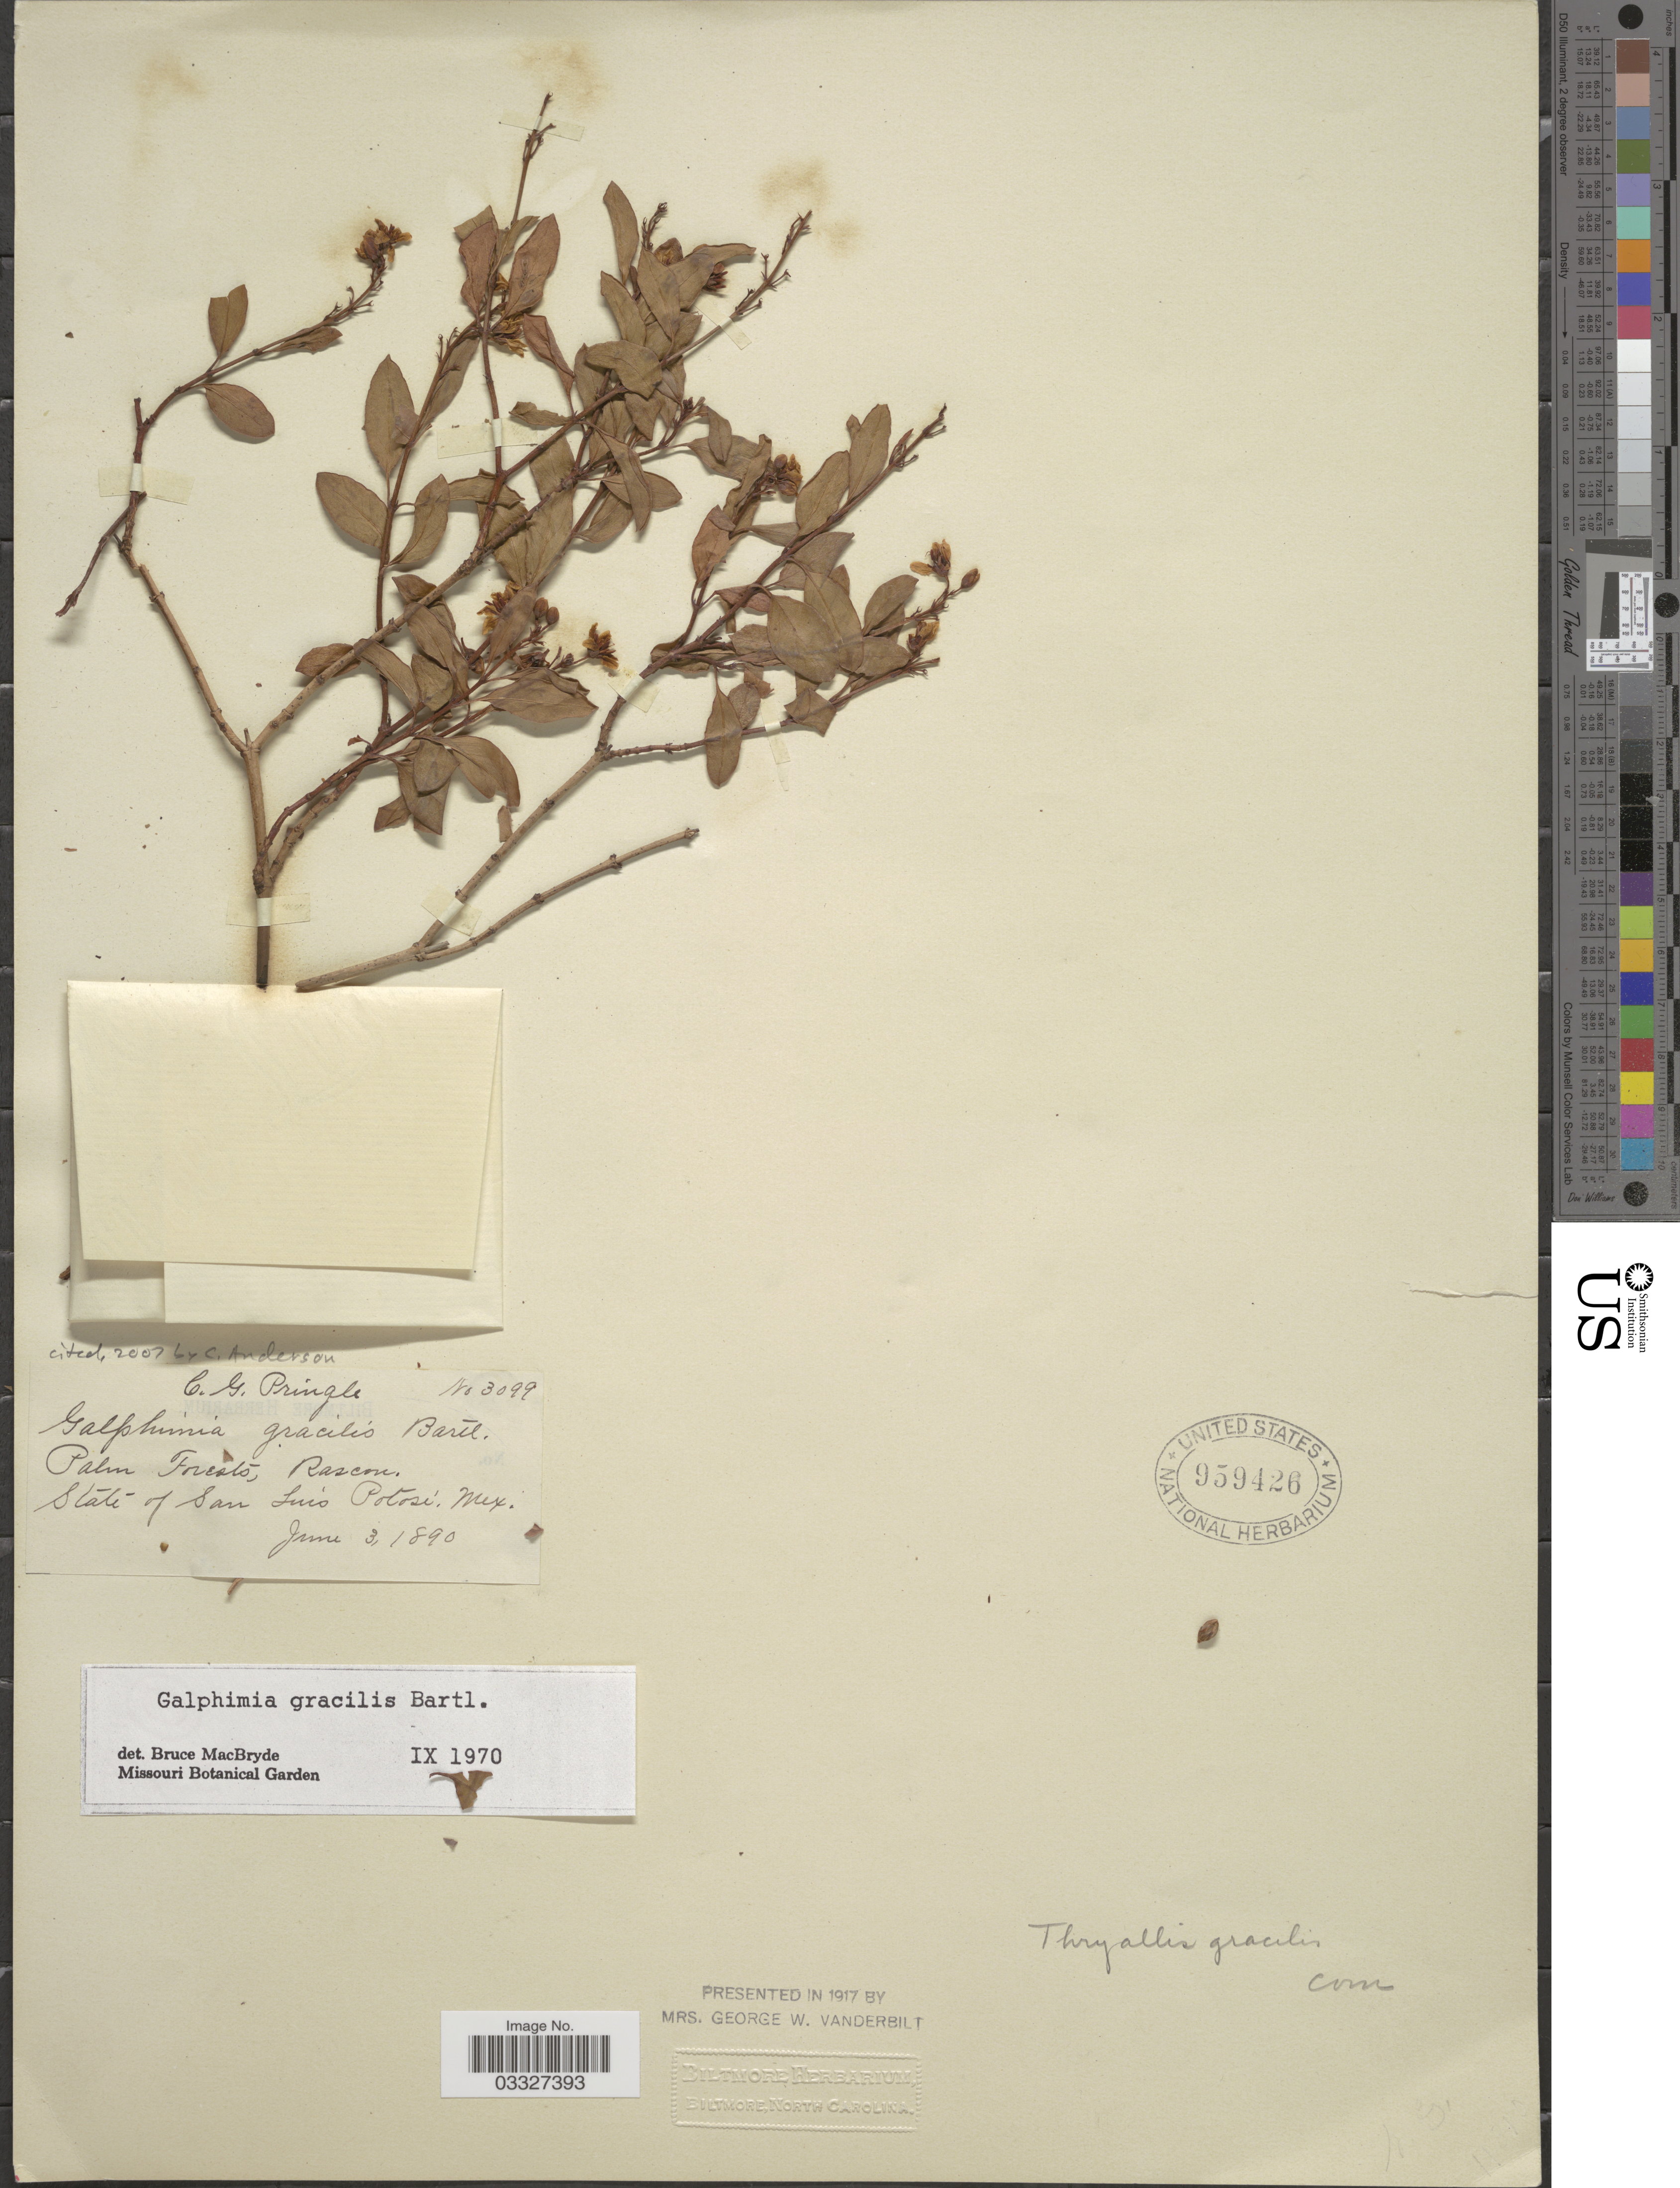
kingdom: Plantae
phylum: Tracheophyta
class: Magnoliopsida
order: Malpighiales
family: Malpighiaceae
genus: Galphimia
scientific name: Galphimia gracilis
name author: Bartl.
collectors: C. G. Pringle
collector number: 3099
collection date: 1890-06-03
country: Mexico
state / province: San Luis Potosí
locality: Palm Forests, Rascon.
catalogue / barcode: US 959426